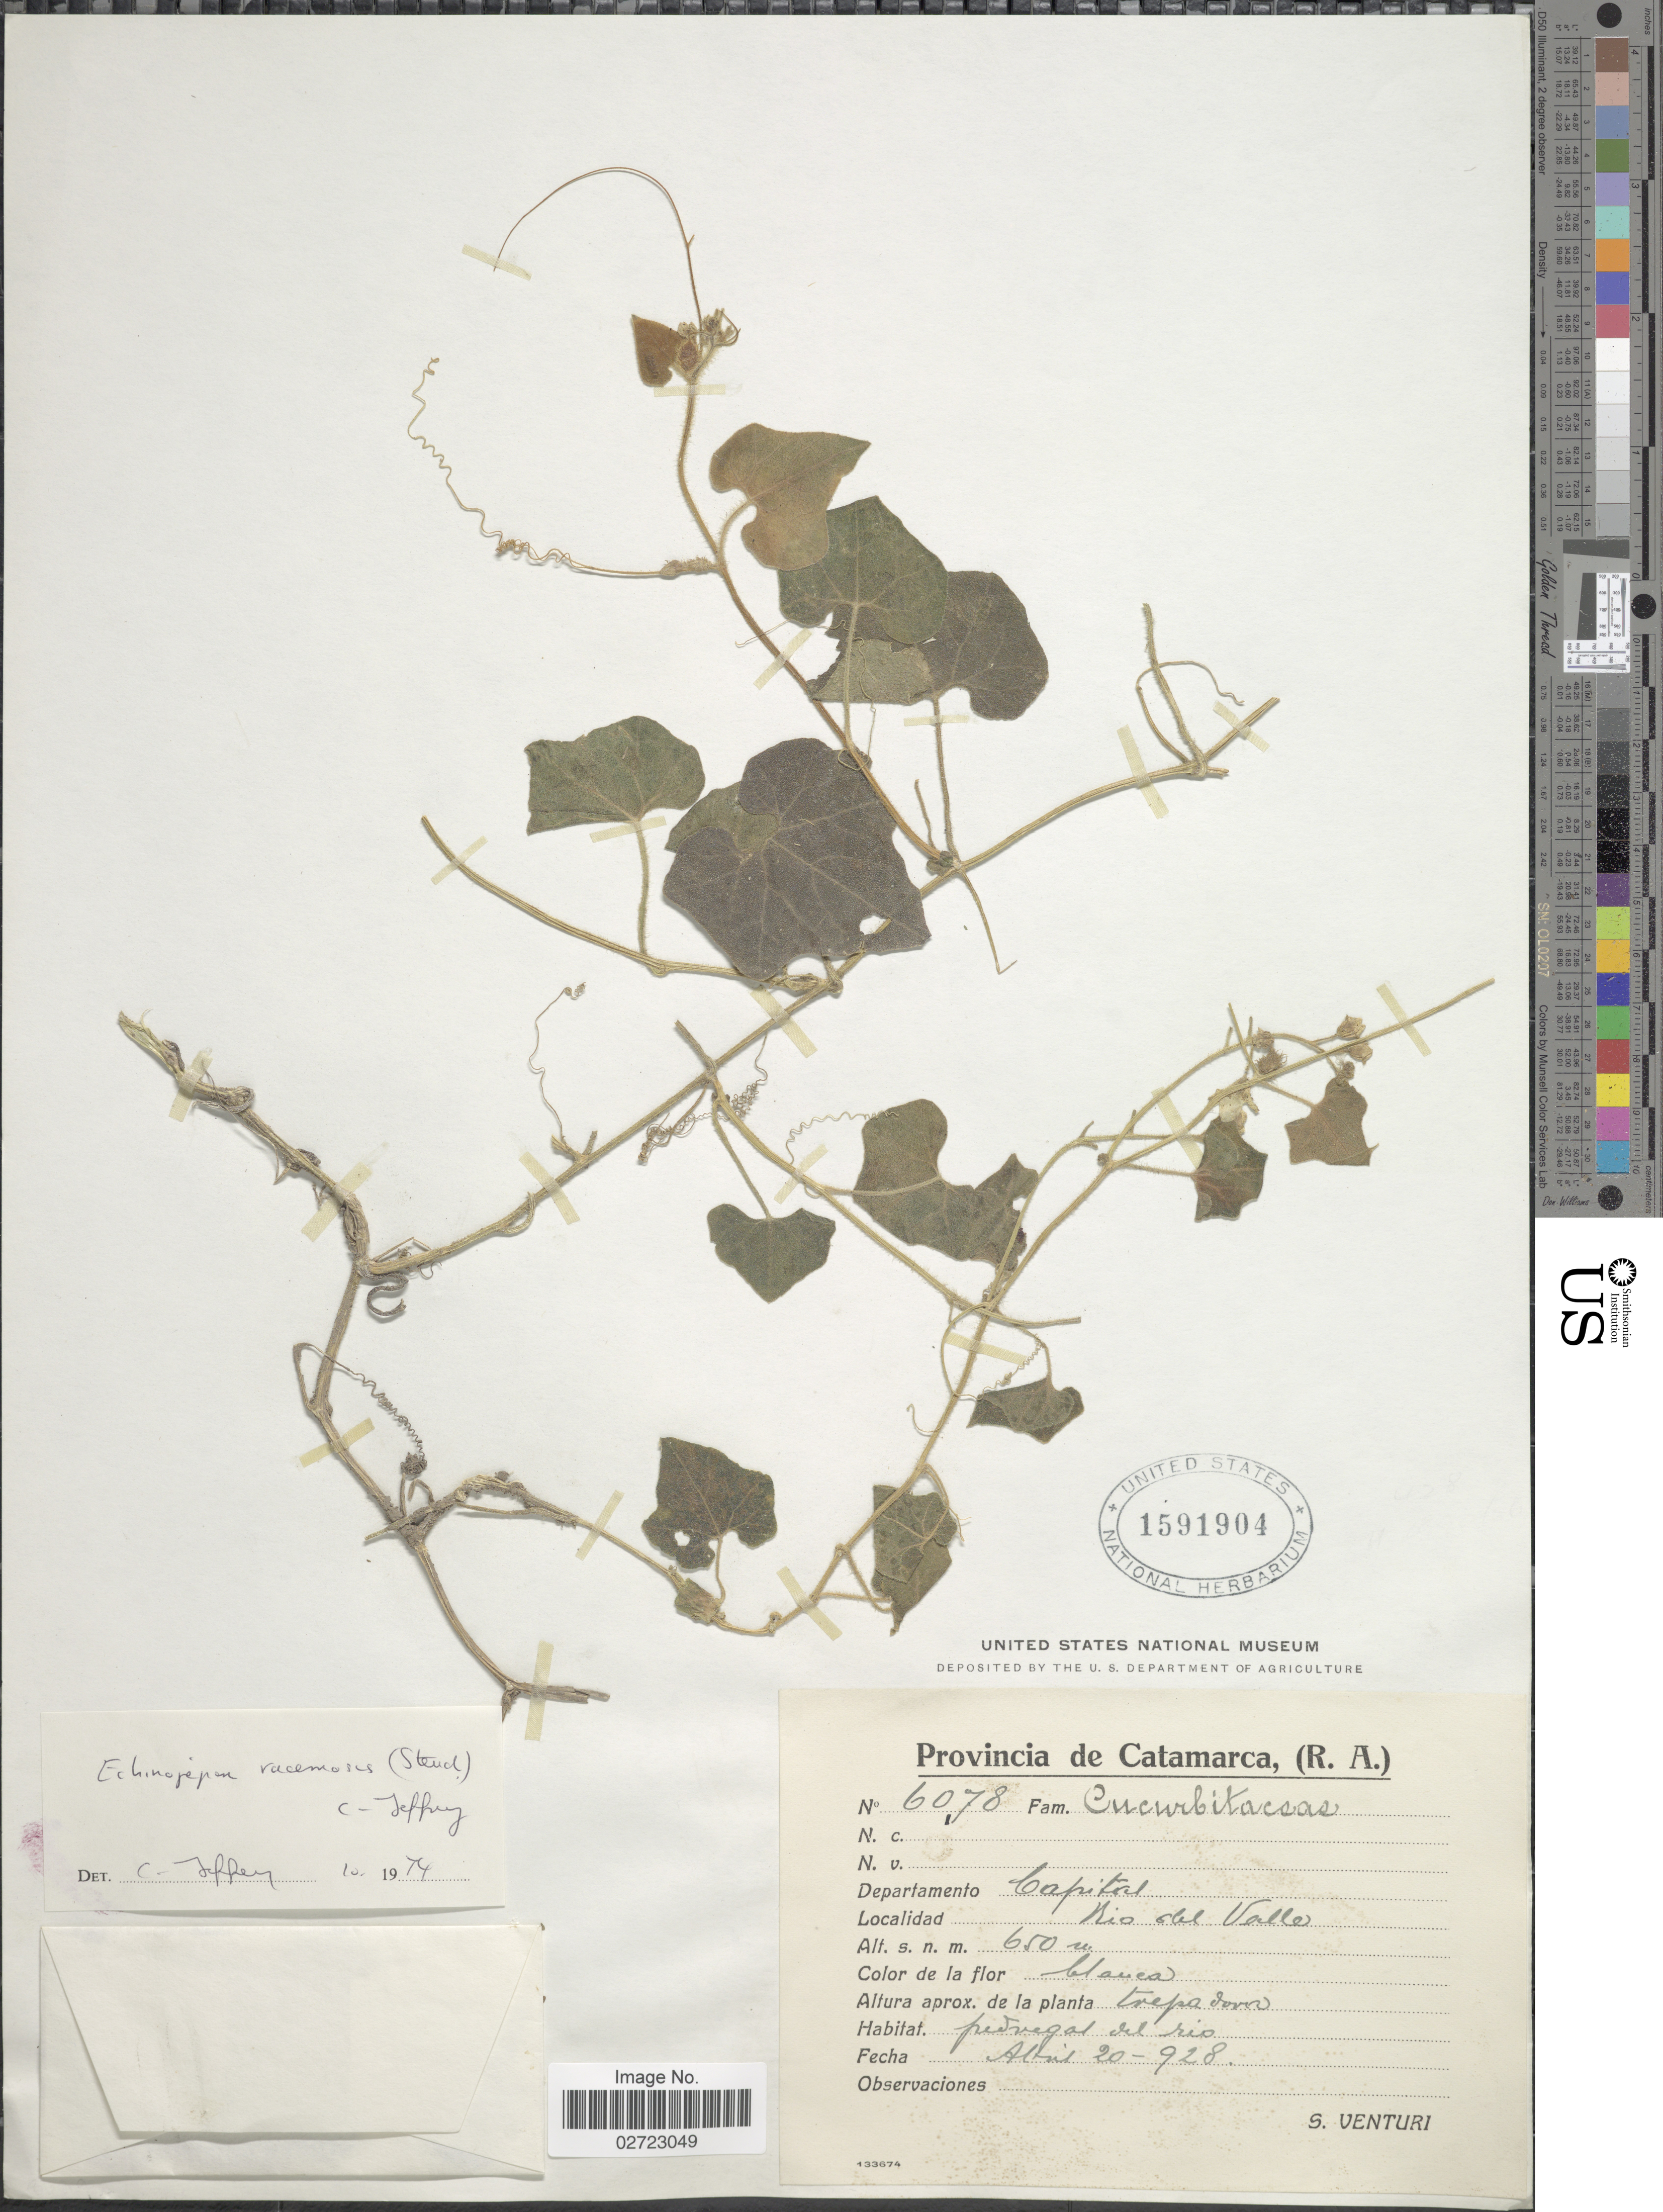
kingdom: Plantae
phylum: Tracheophyta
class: Magnoliopsida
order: Cucurbitales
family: Cucurbitaceae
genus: Echinopepon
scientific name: Echinopepon racemosus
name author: (Steud.) C. Jeffrey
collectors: S. Venturi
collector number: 6078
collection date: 1928-04-20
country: Argentina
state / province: Catamarca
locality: Provincia de Tucuman, (R.A.), Departamento Capital, Rio del Valle, pedregal del rio.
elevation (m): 650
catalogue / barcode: US 1591904